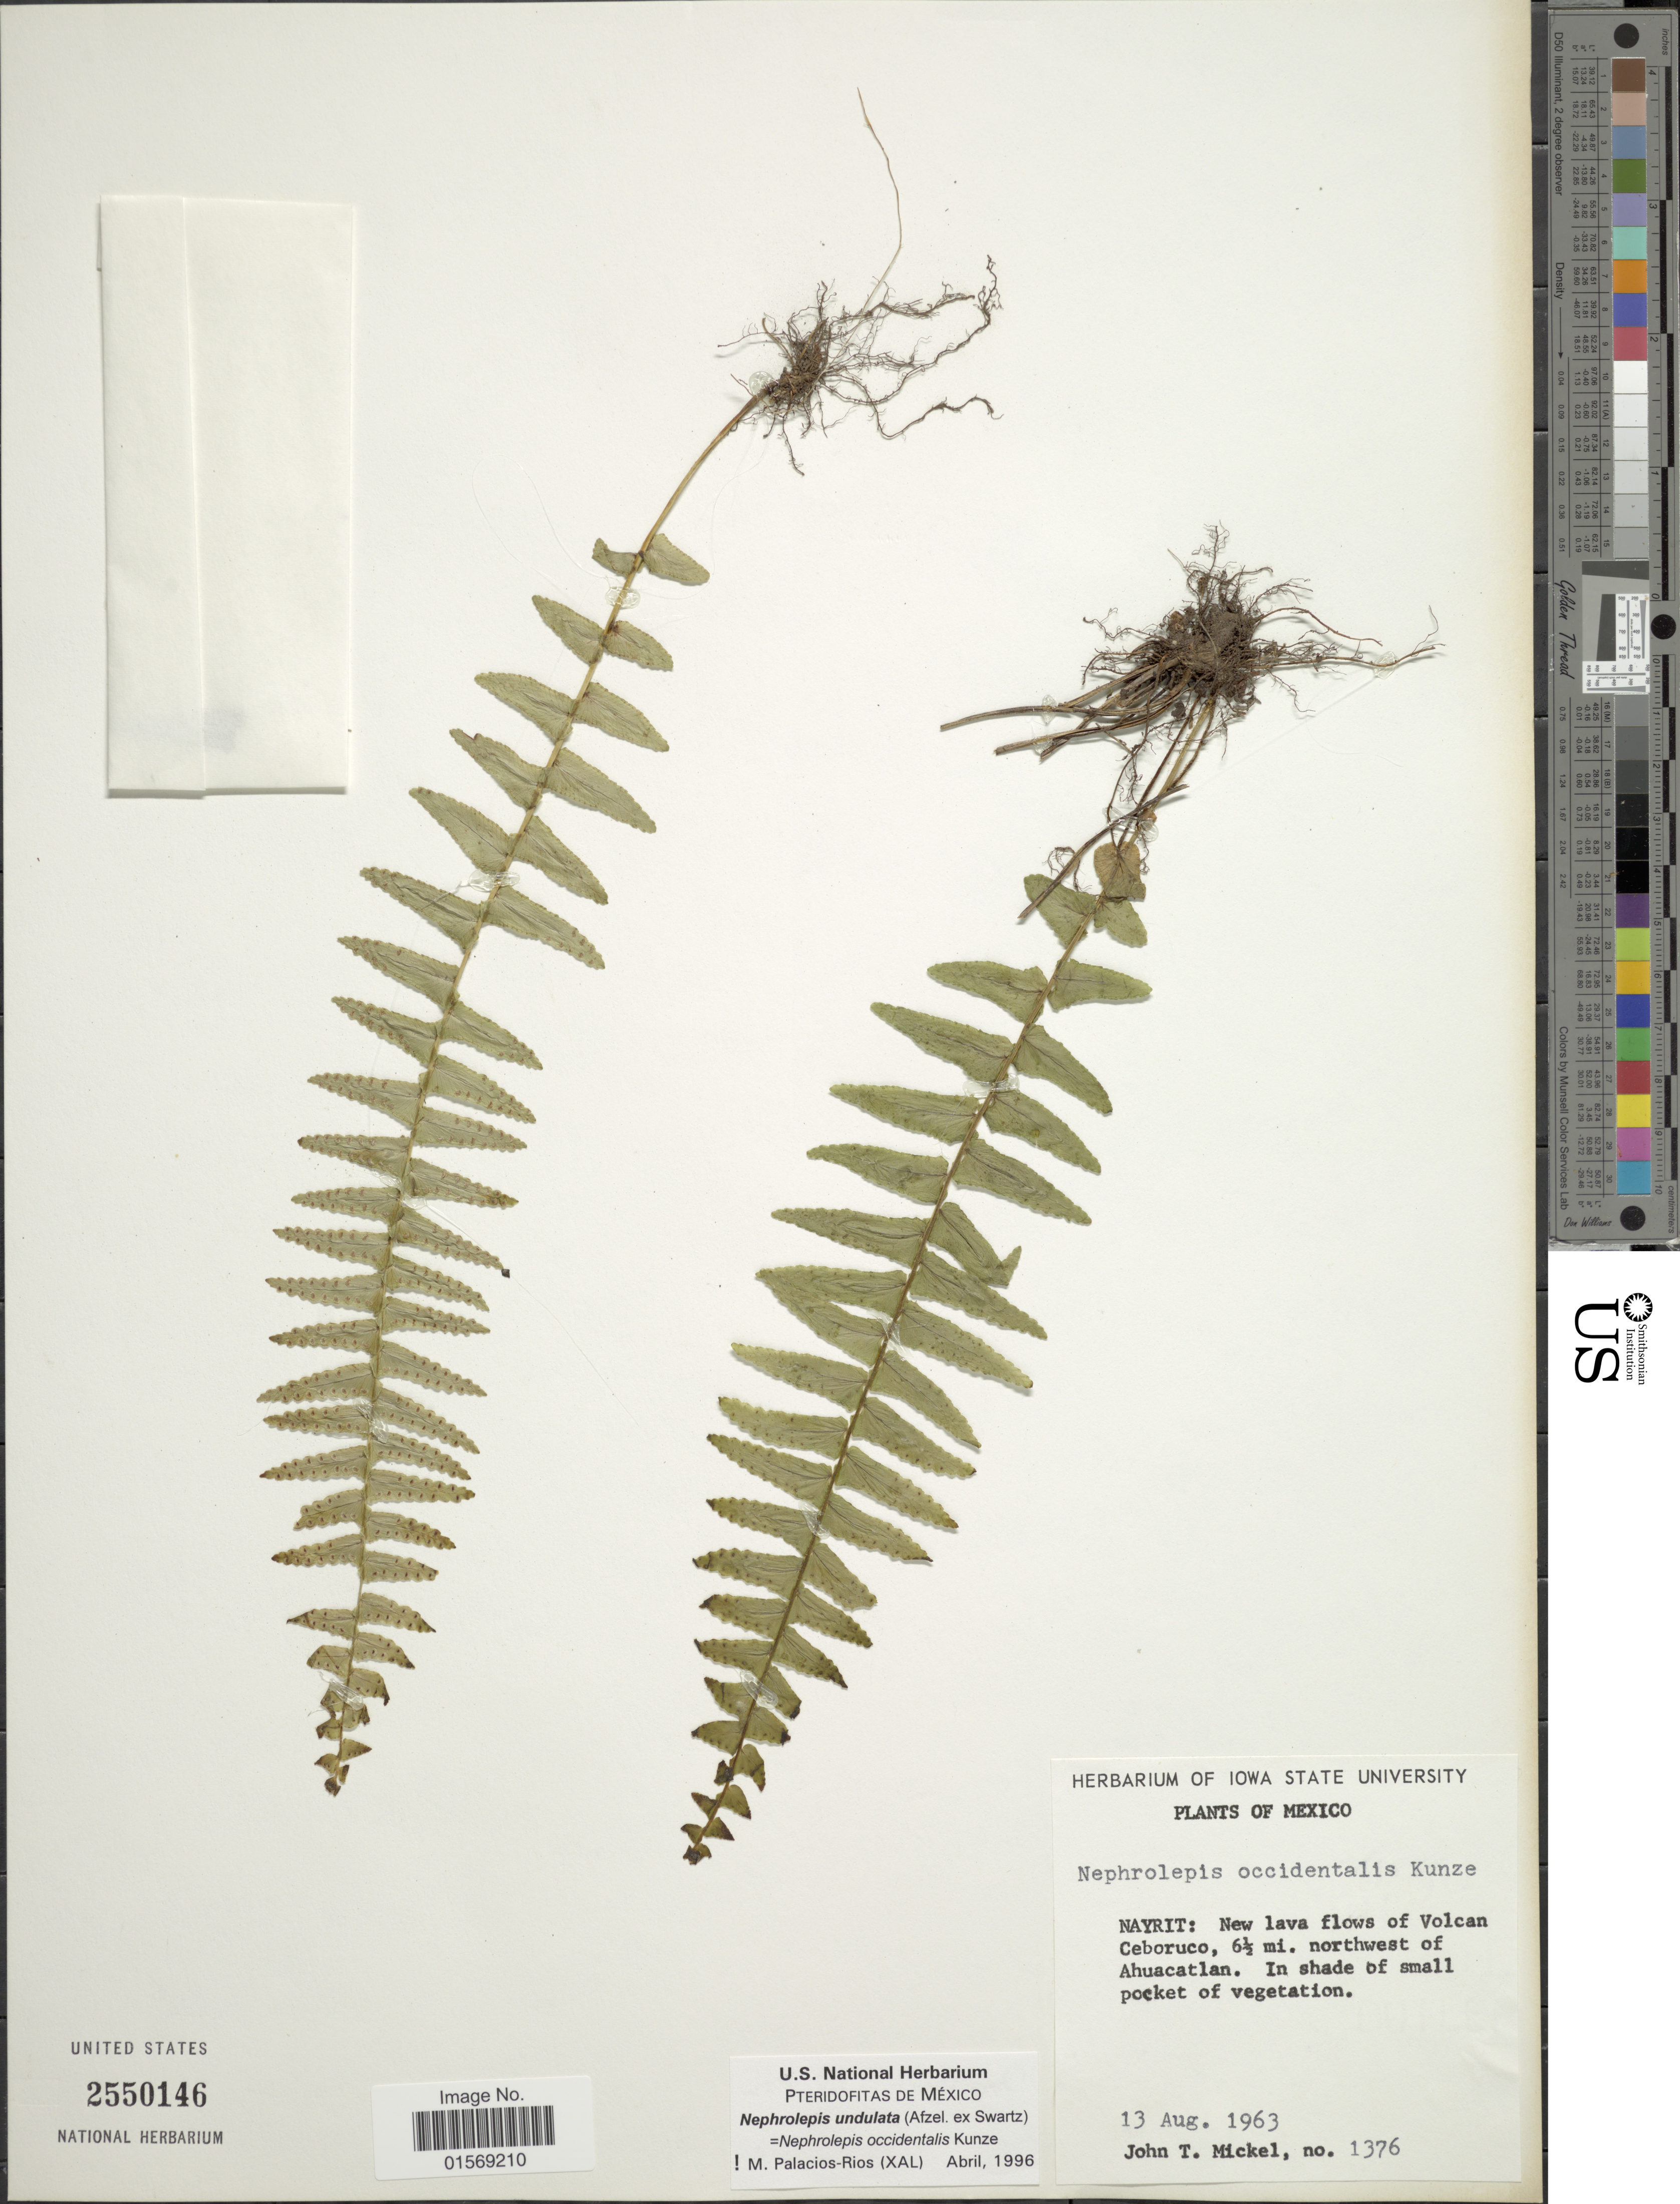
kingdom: Plantae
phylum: Tracheophyta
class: Polypodiopsida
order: Polypodiales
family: Nephrolepidaceae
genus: Nephrolepis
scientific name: Nephrolepis undulata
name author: J. Sm.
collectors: J. T. Mickel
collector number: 1376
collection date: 1963-08-13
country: Mexico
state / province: Nayarit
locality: Mexico. Nayrit: New lava flows of Volcan Ceboruco, 6½ mi. northwest of Ahuacatlan.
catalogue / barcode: US 2550146